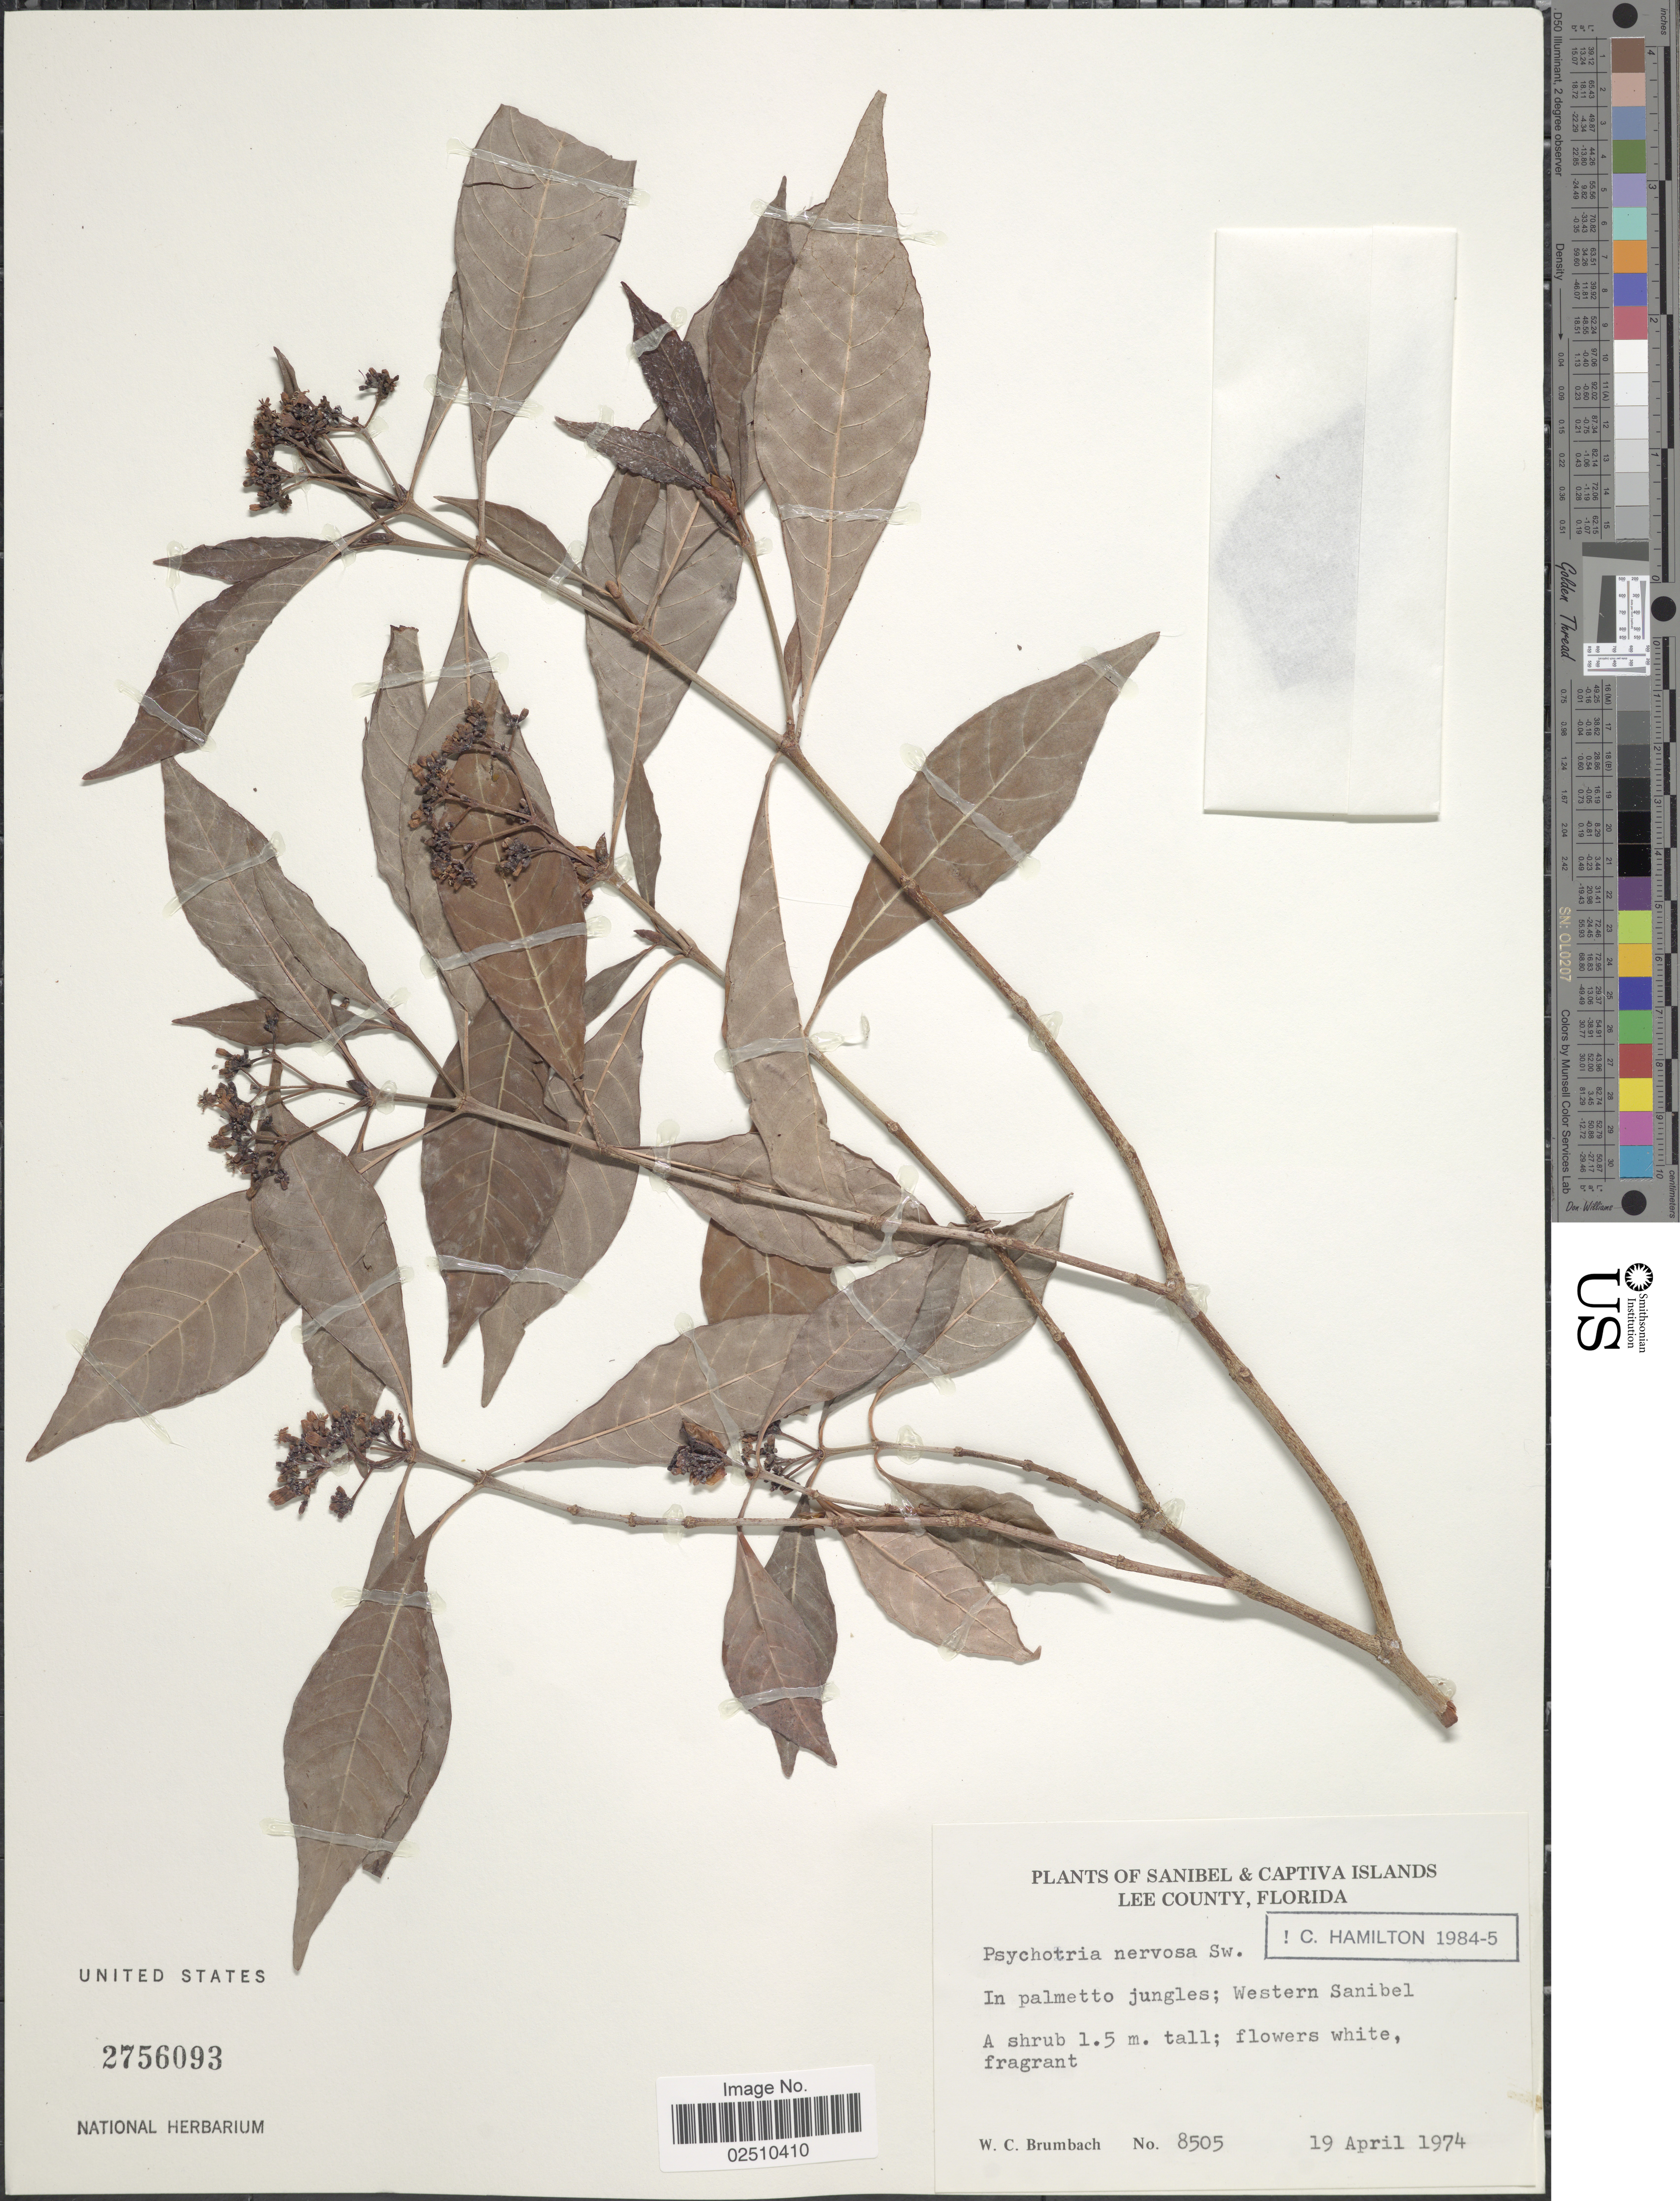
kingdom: Plantae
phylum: Tracheophyta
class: Magnoliopsida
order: Gentianales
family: Rubiaceae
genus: Psychotria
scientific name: Psychotria nervosa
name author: Sw.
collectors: W. C. Brumbach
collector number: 8505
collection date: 1974-04-19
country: United States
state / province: Florida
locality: Sanibel & Captiva Islands, Lee County, Western Sanibel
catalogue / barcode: US 2756093